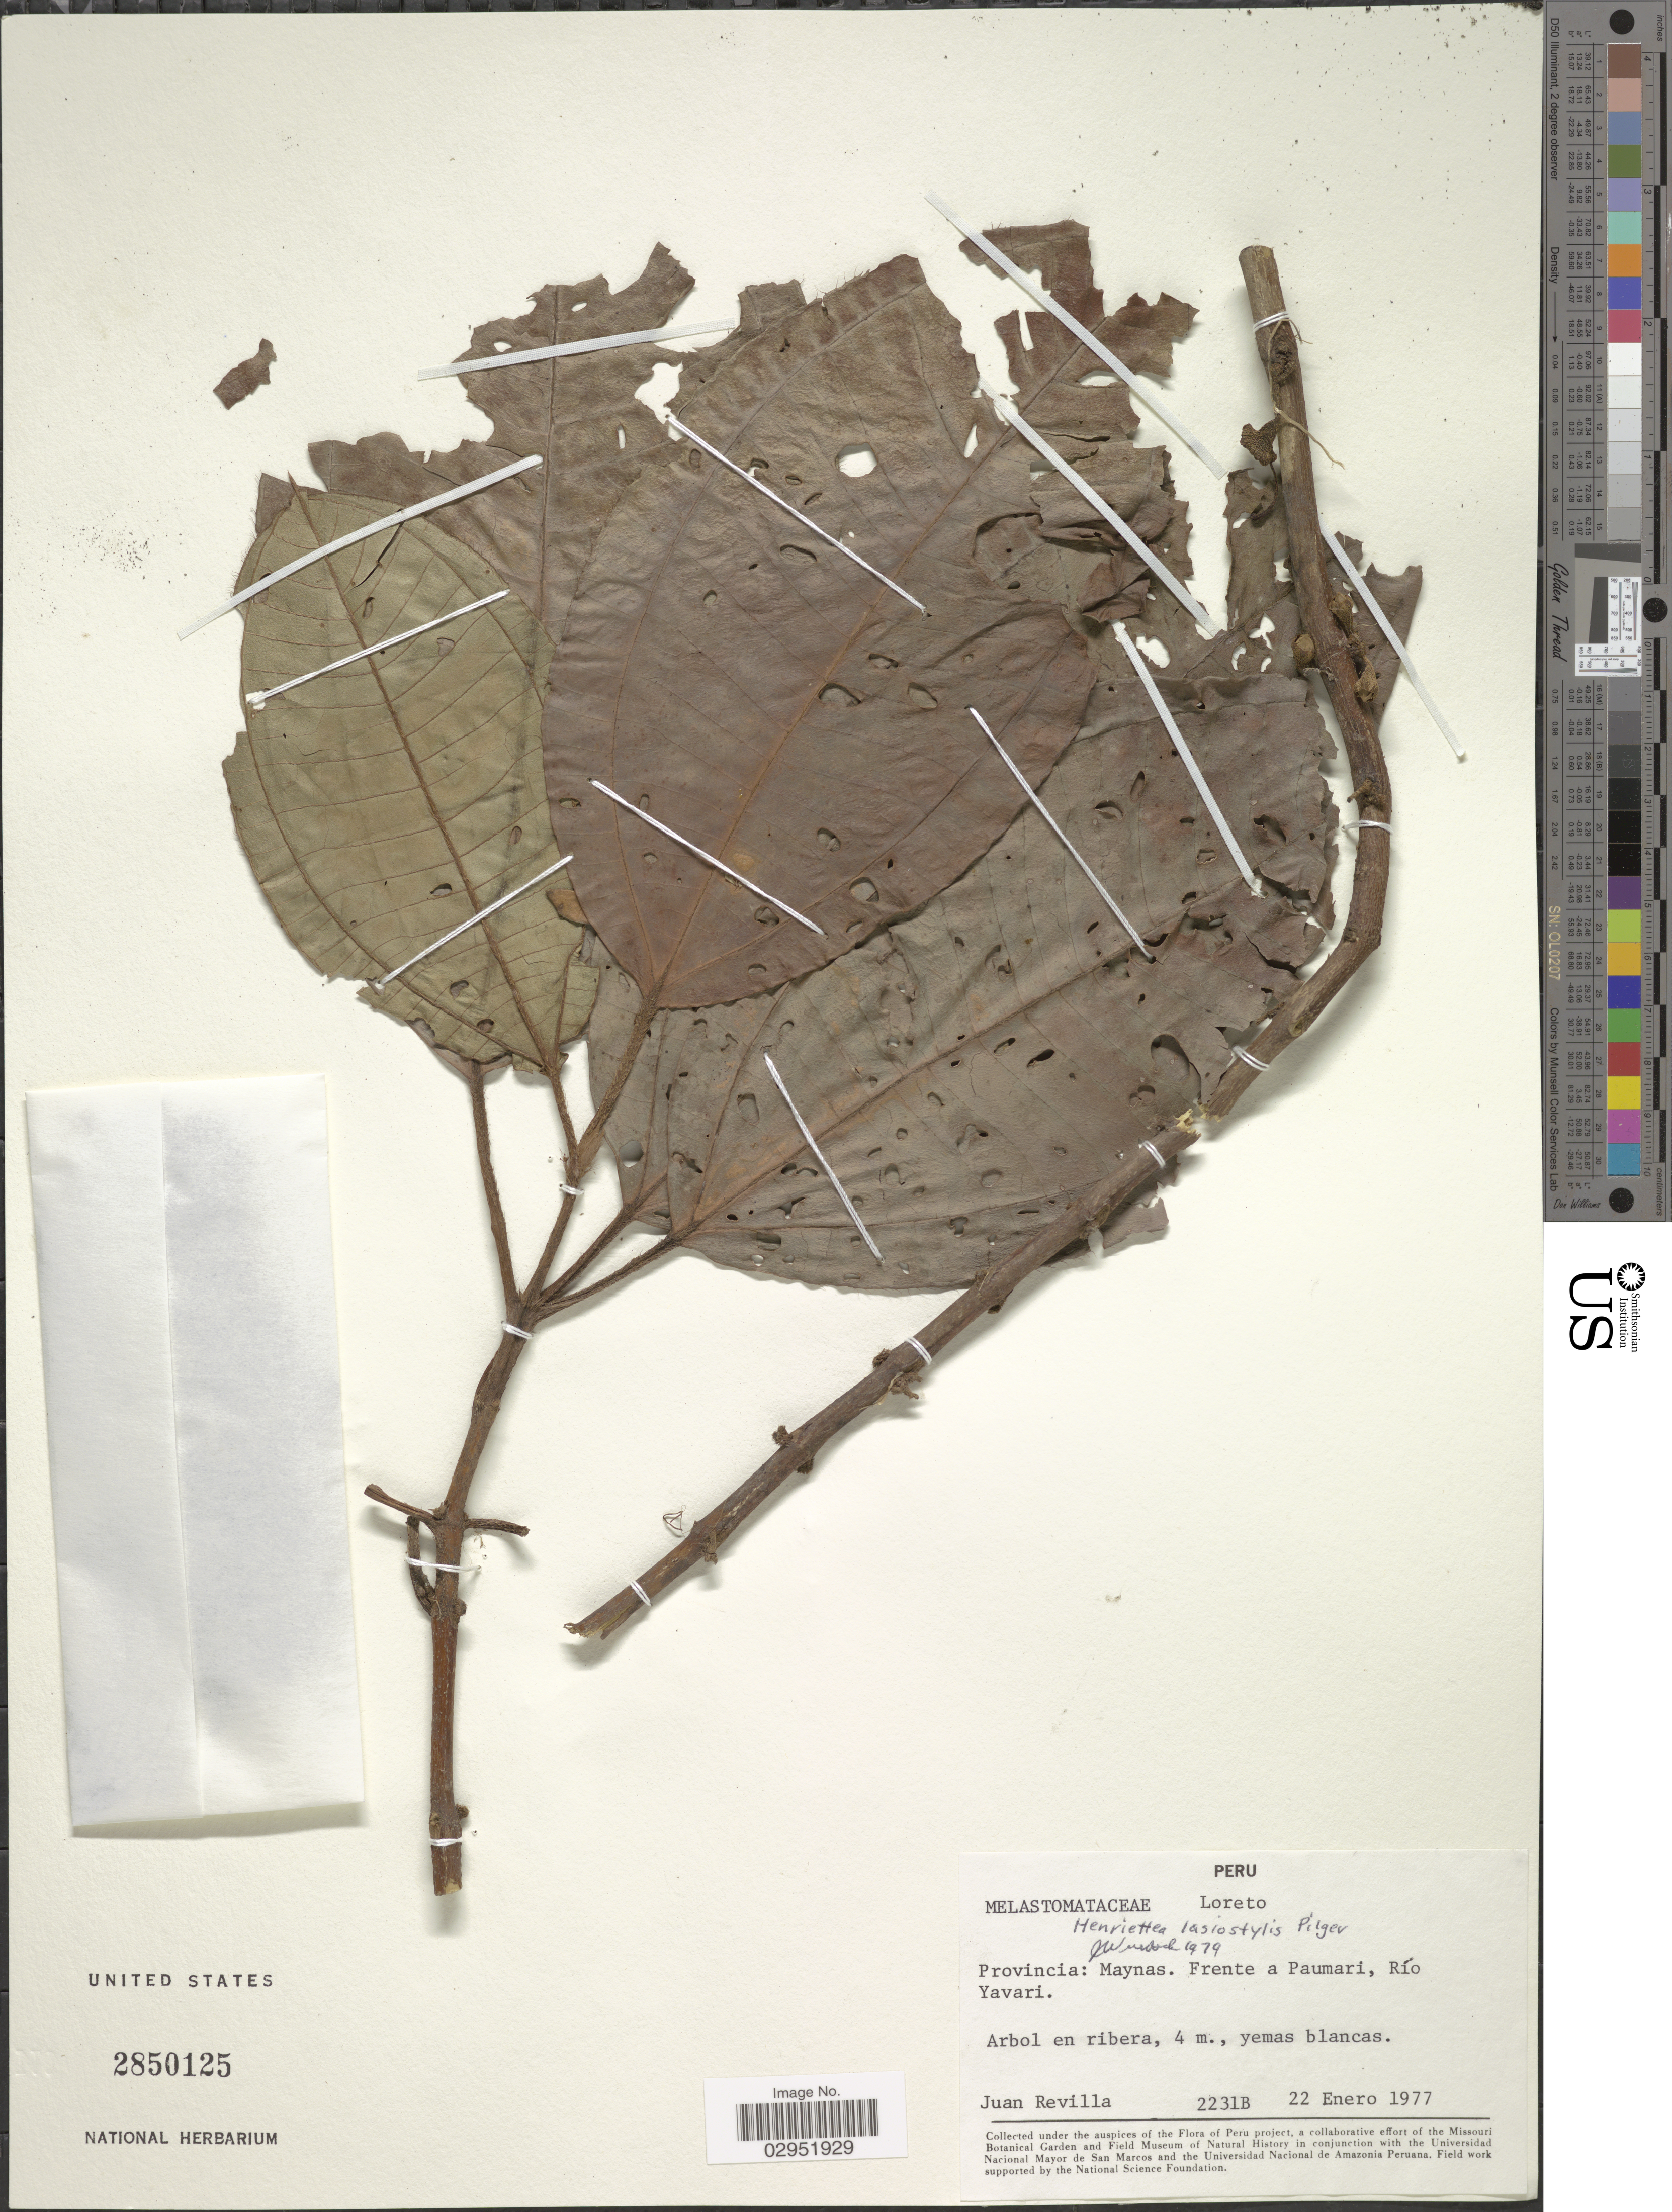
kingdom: Plantae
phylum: Tracheophyta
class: Magnoliopsida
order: Myrtales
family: Melastomataceae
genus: Henriettea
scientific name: Henriettea lasiostylis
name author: Pilg.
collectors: J. Revilla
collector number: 2231B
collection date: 1977-01-22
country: Peru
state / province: Loreto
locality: Provincia: Maynas. Frente a Paumari, Río Yavari.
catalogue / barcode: US 2850125